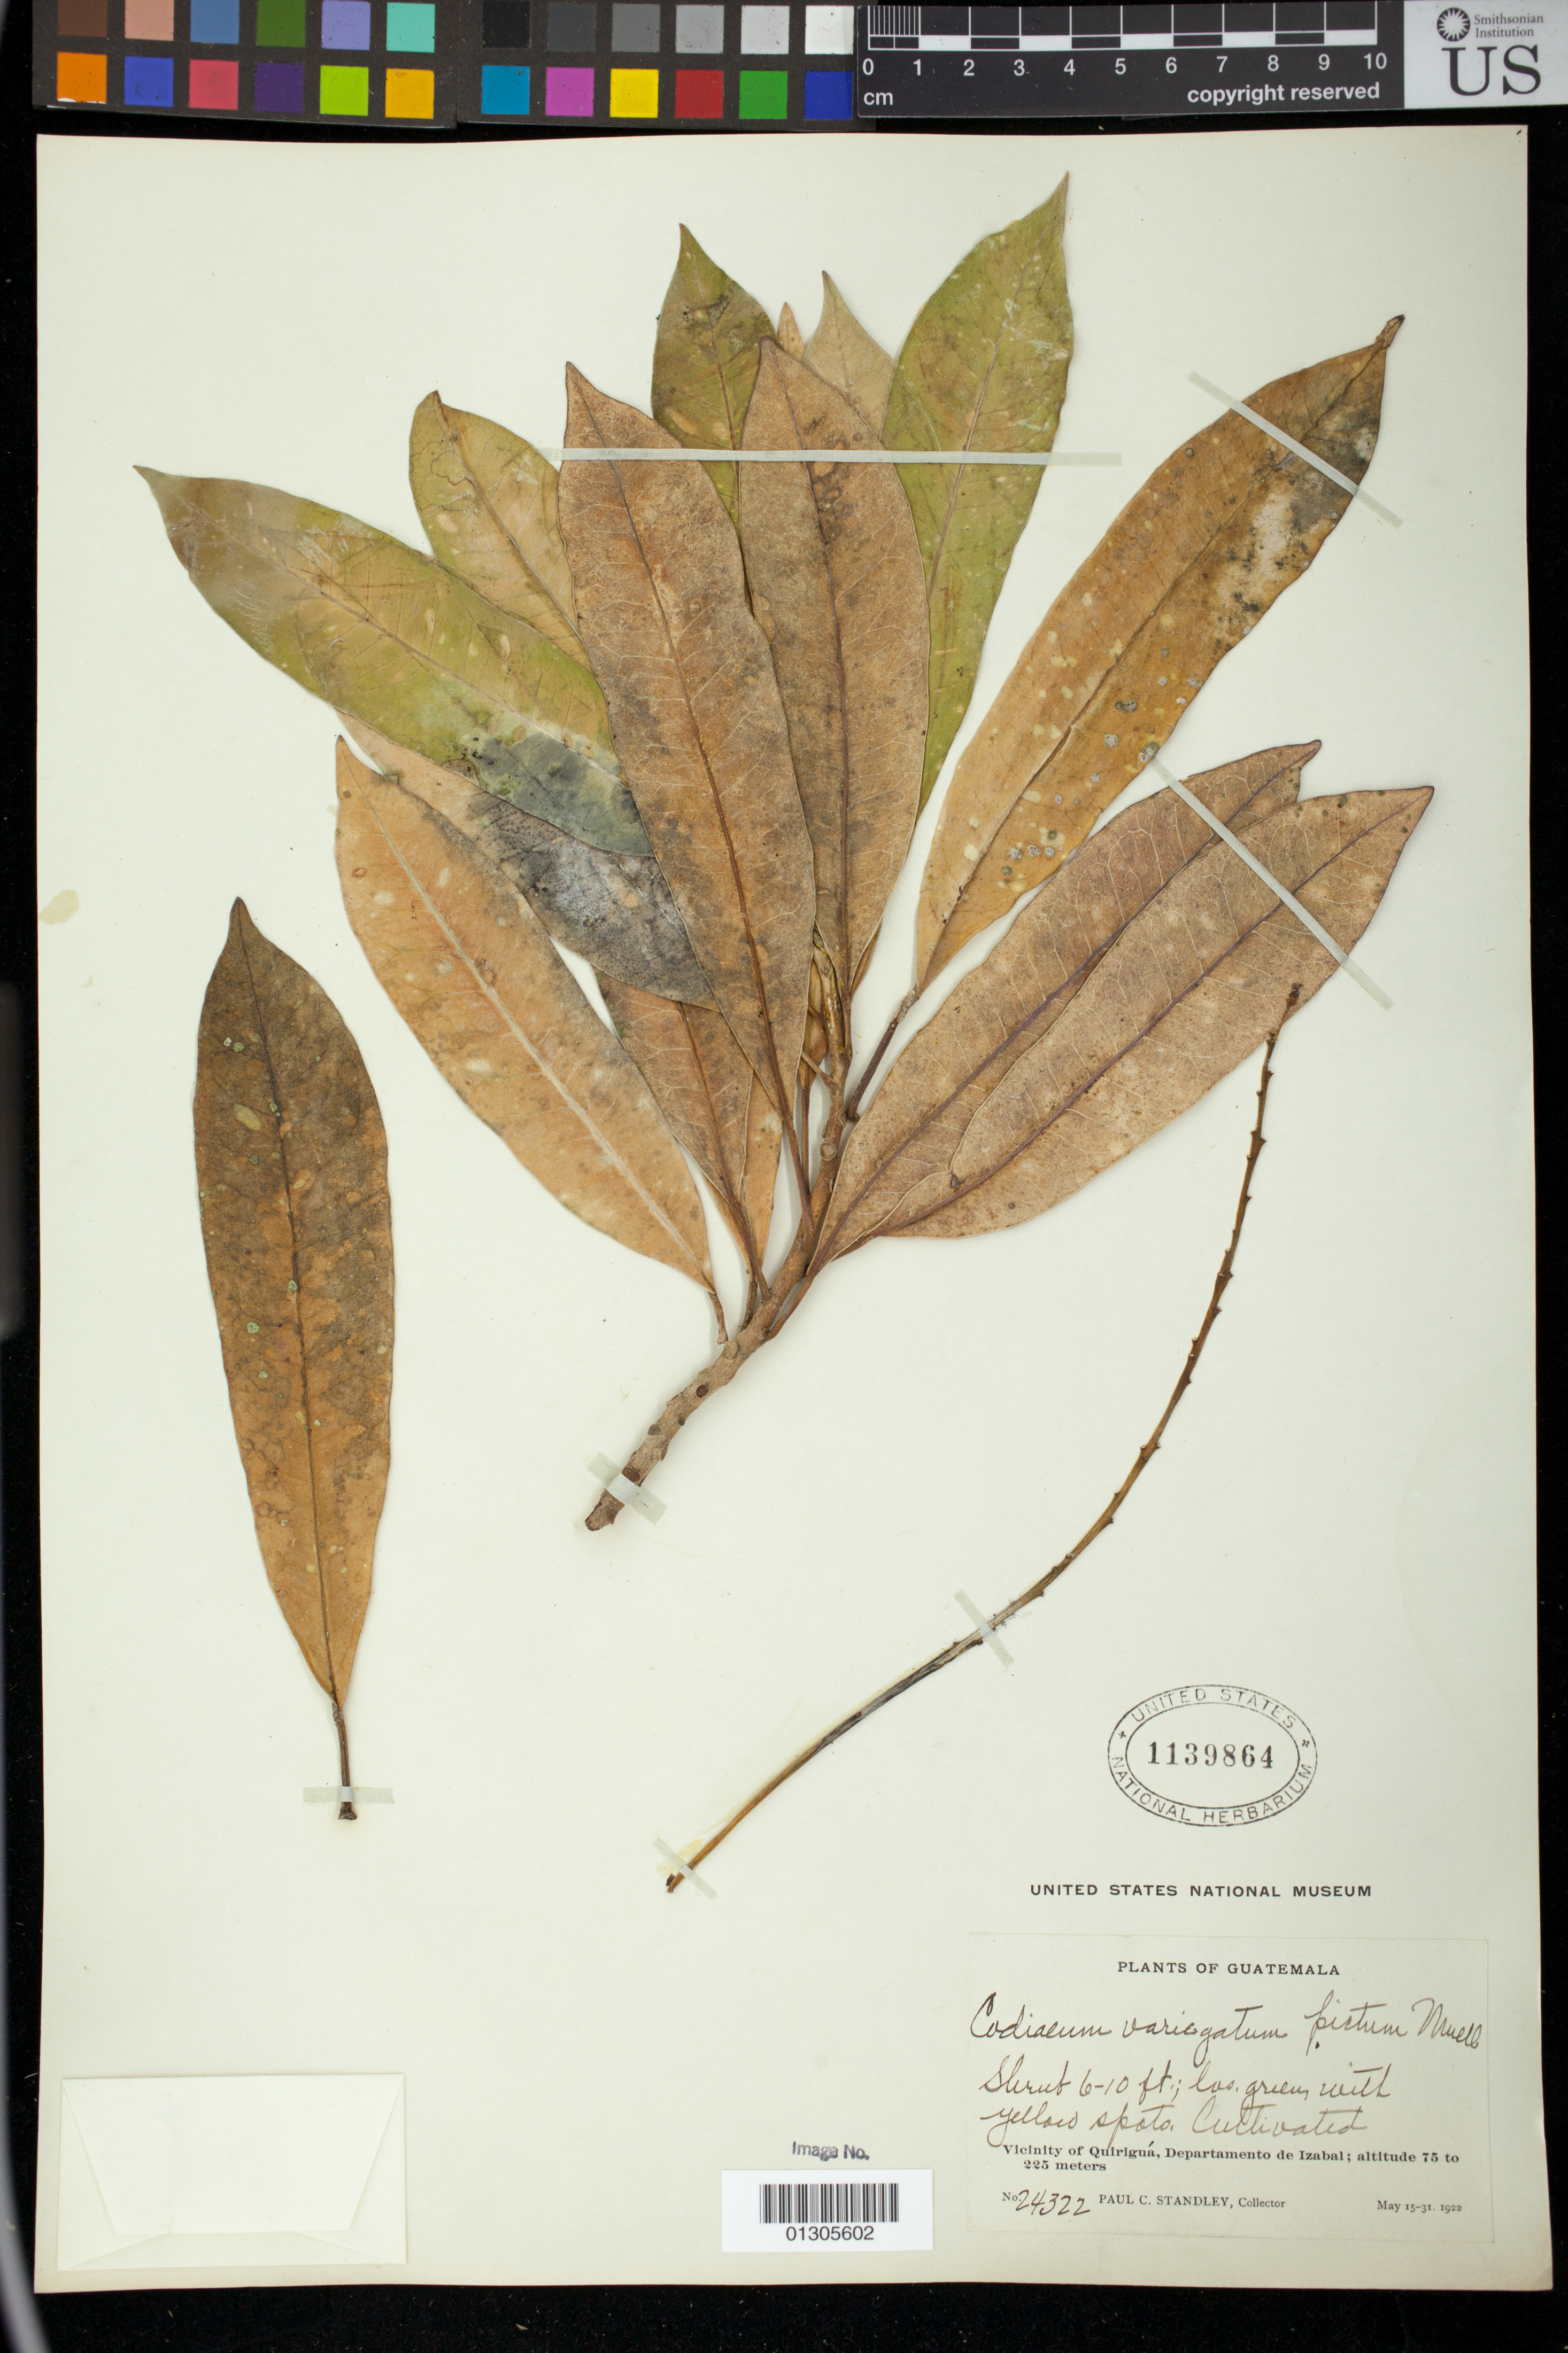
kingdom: Plantae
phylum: Tracheophyta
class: Magnoliopsida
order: Malpighiales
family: Euphorbiaceae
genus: Codiaeum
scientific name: Codiaeum variegatum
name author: (L.) Rumph. ex A. Juss.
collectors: P. C. Standley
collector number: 24322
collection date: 1922-05-15/1922-05-31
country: Guatemala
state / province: Izabal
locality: Vicinity of Quirigua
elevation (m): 75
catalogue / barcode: US 1139864